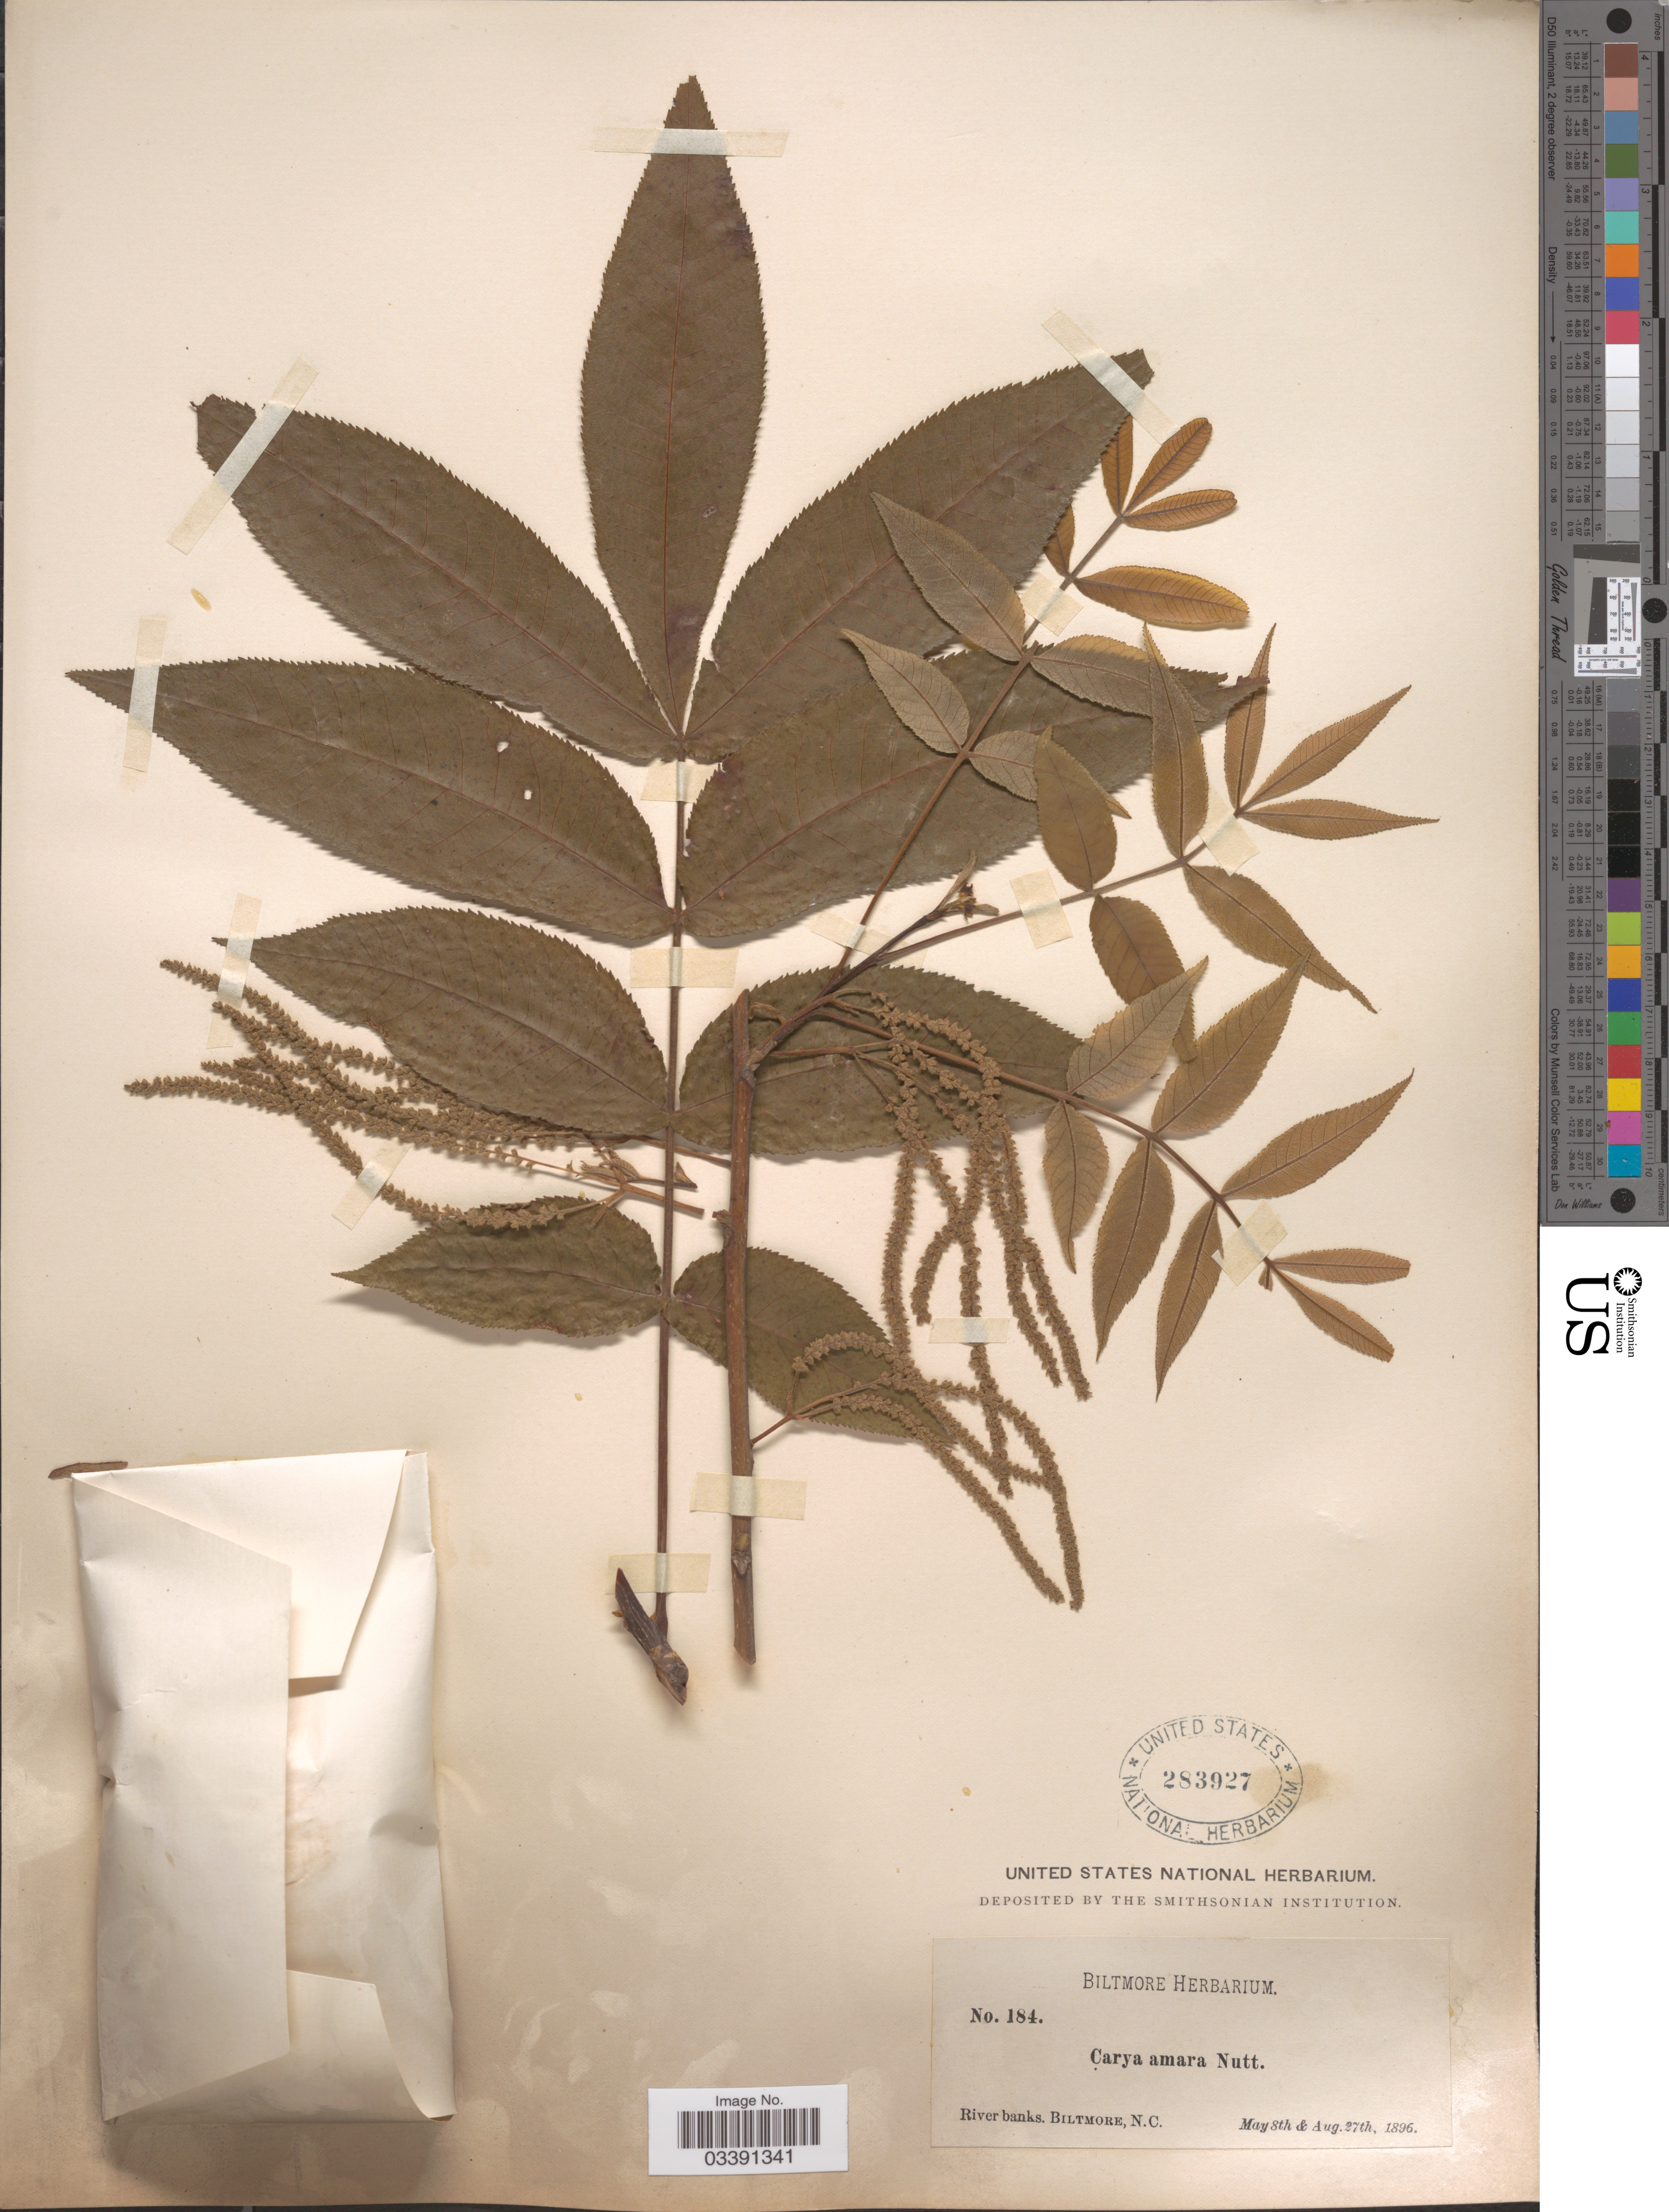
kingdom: Plantae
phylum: Tracheophyta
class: Magnoliopsida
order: Fagales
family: Juglandaceae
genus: Carya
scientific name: Carya cordiformis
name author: (Wangenh.) K. Koch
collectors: ex herb. Biltmore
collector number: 184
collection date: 1896-05-08/1896-08-27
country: United States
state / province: North Carolina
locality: River banks. Biltmore.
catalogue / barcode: US 283927